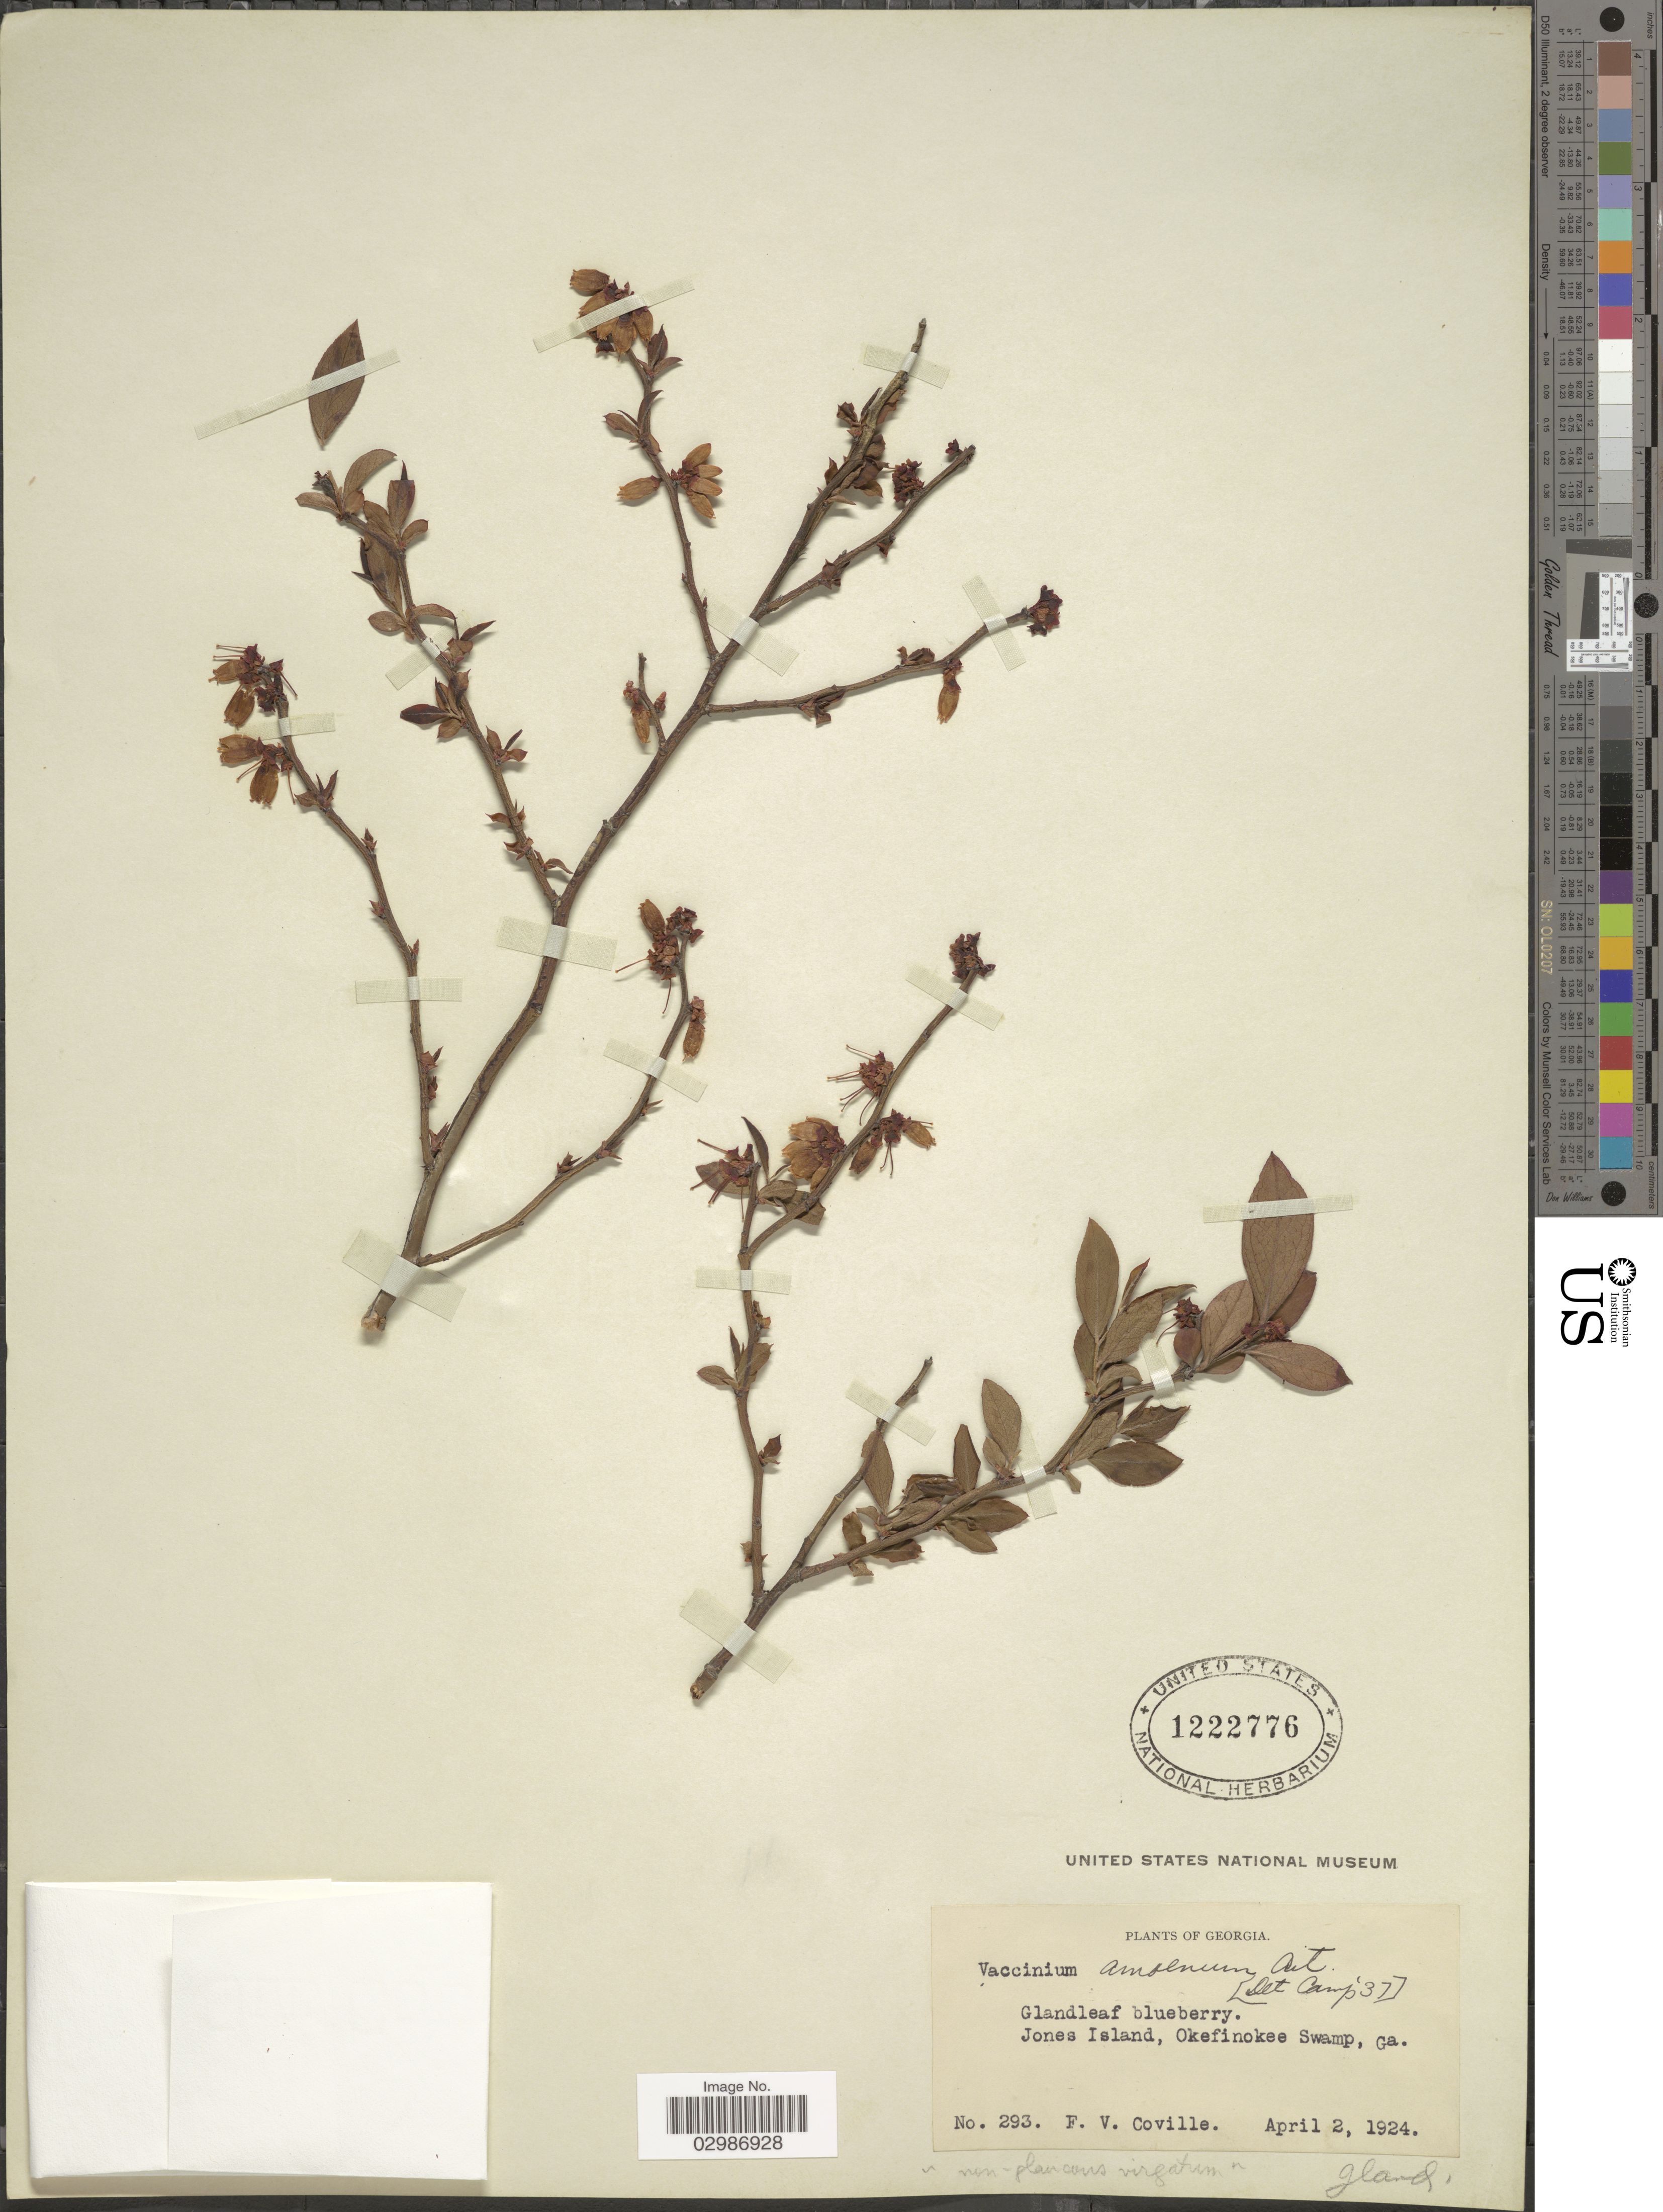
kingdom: Plantae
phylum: Tracheophyta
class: Magnoliopsida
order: Ericales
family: Ericaceae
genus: Vaccinium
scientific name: Vaccinium amoenum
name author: Aiton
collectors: F. V. Coville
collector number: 293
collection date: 1924-04-02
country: United States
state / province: Georgia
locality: Glandleaf blueberry. Jones Island, Okefinokee Swamp.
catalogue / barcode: US 1222776